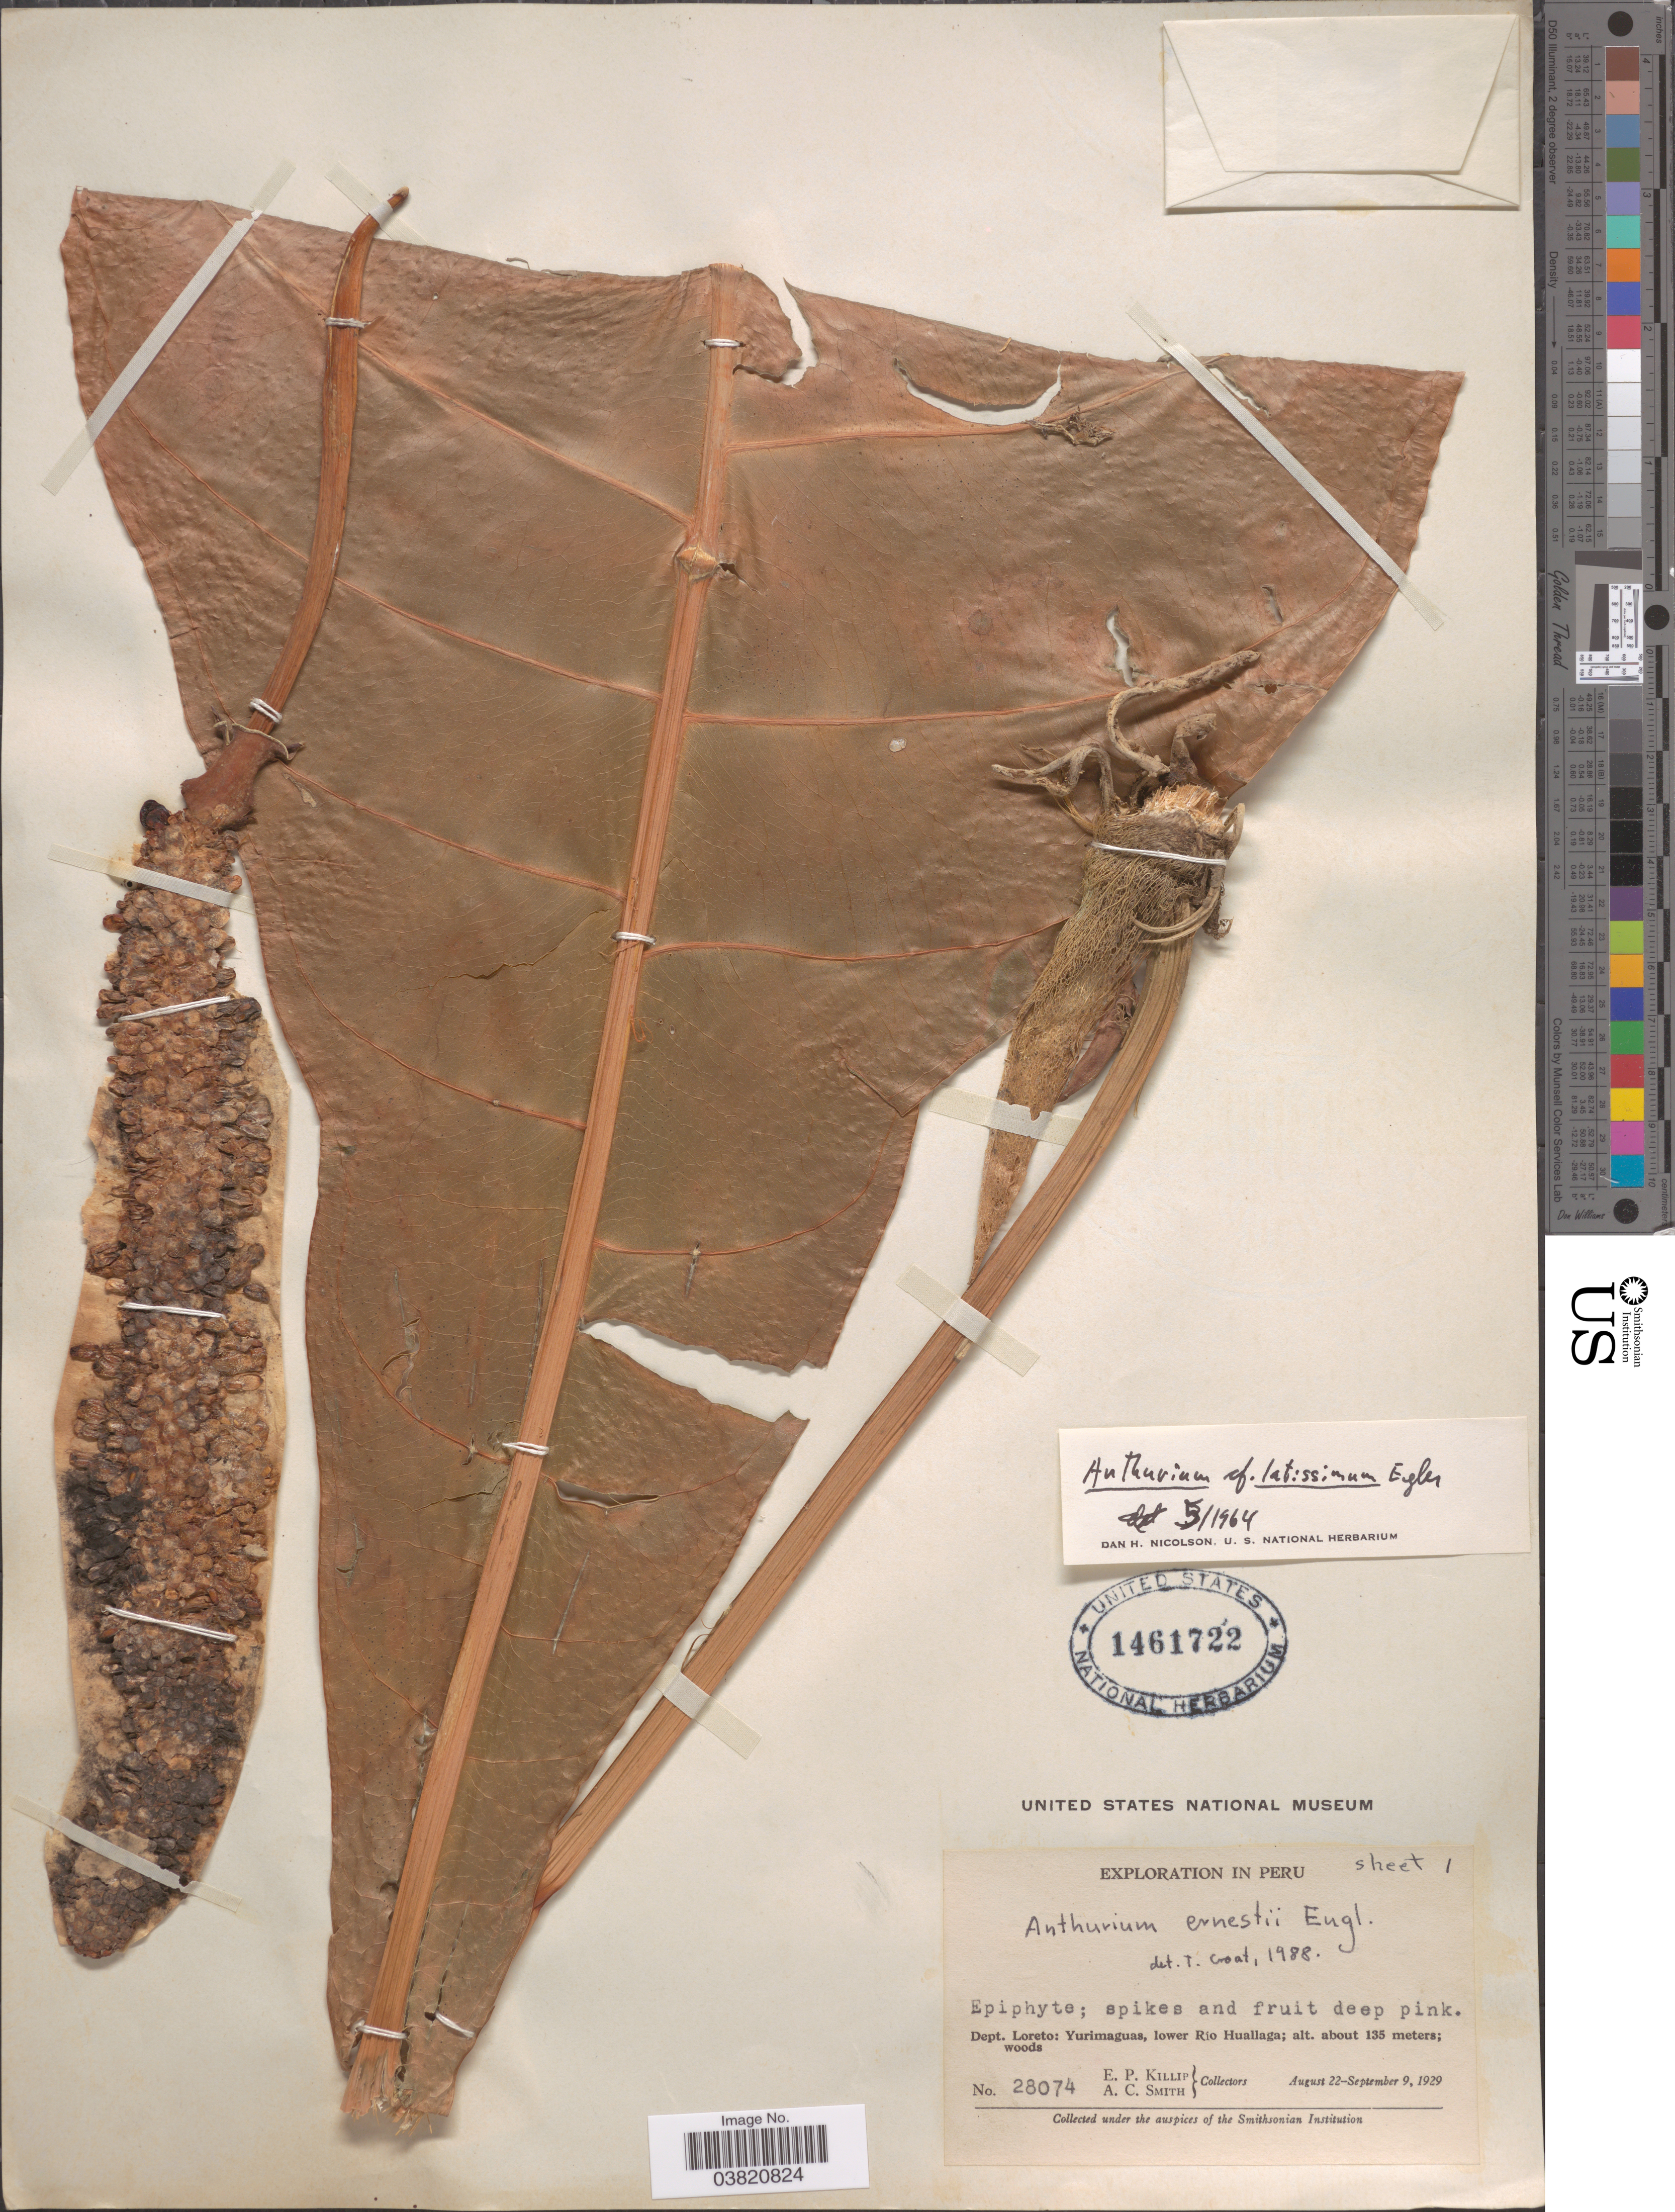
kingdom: Plantae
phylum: Tracheophyta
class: Liliopsida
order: Alismatales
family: Araceae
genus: Anthurium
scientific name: Anthurium eminens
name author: Schott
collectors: E. P. Killip & A. C. Smith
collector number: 28074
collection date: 1929-08-22/1929-09-09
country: Peru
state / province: Loreto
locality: Dept. Loreto: Yurimaguas, lower Río Huallaga.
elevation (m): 135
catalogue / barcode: US 1461722